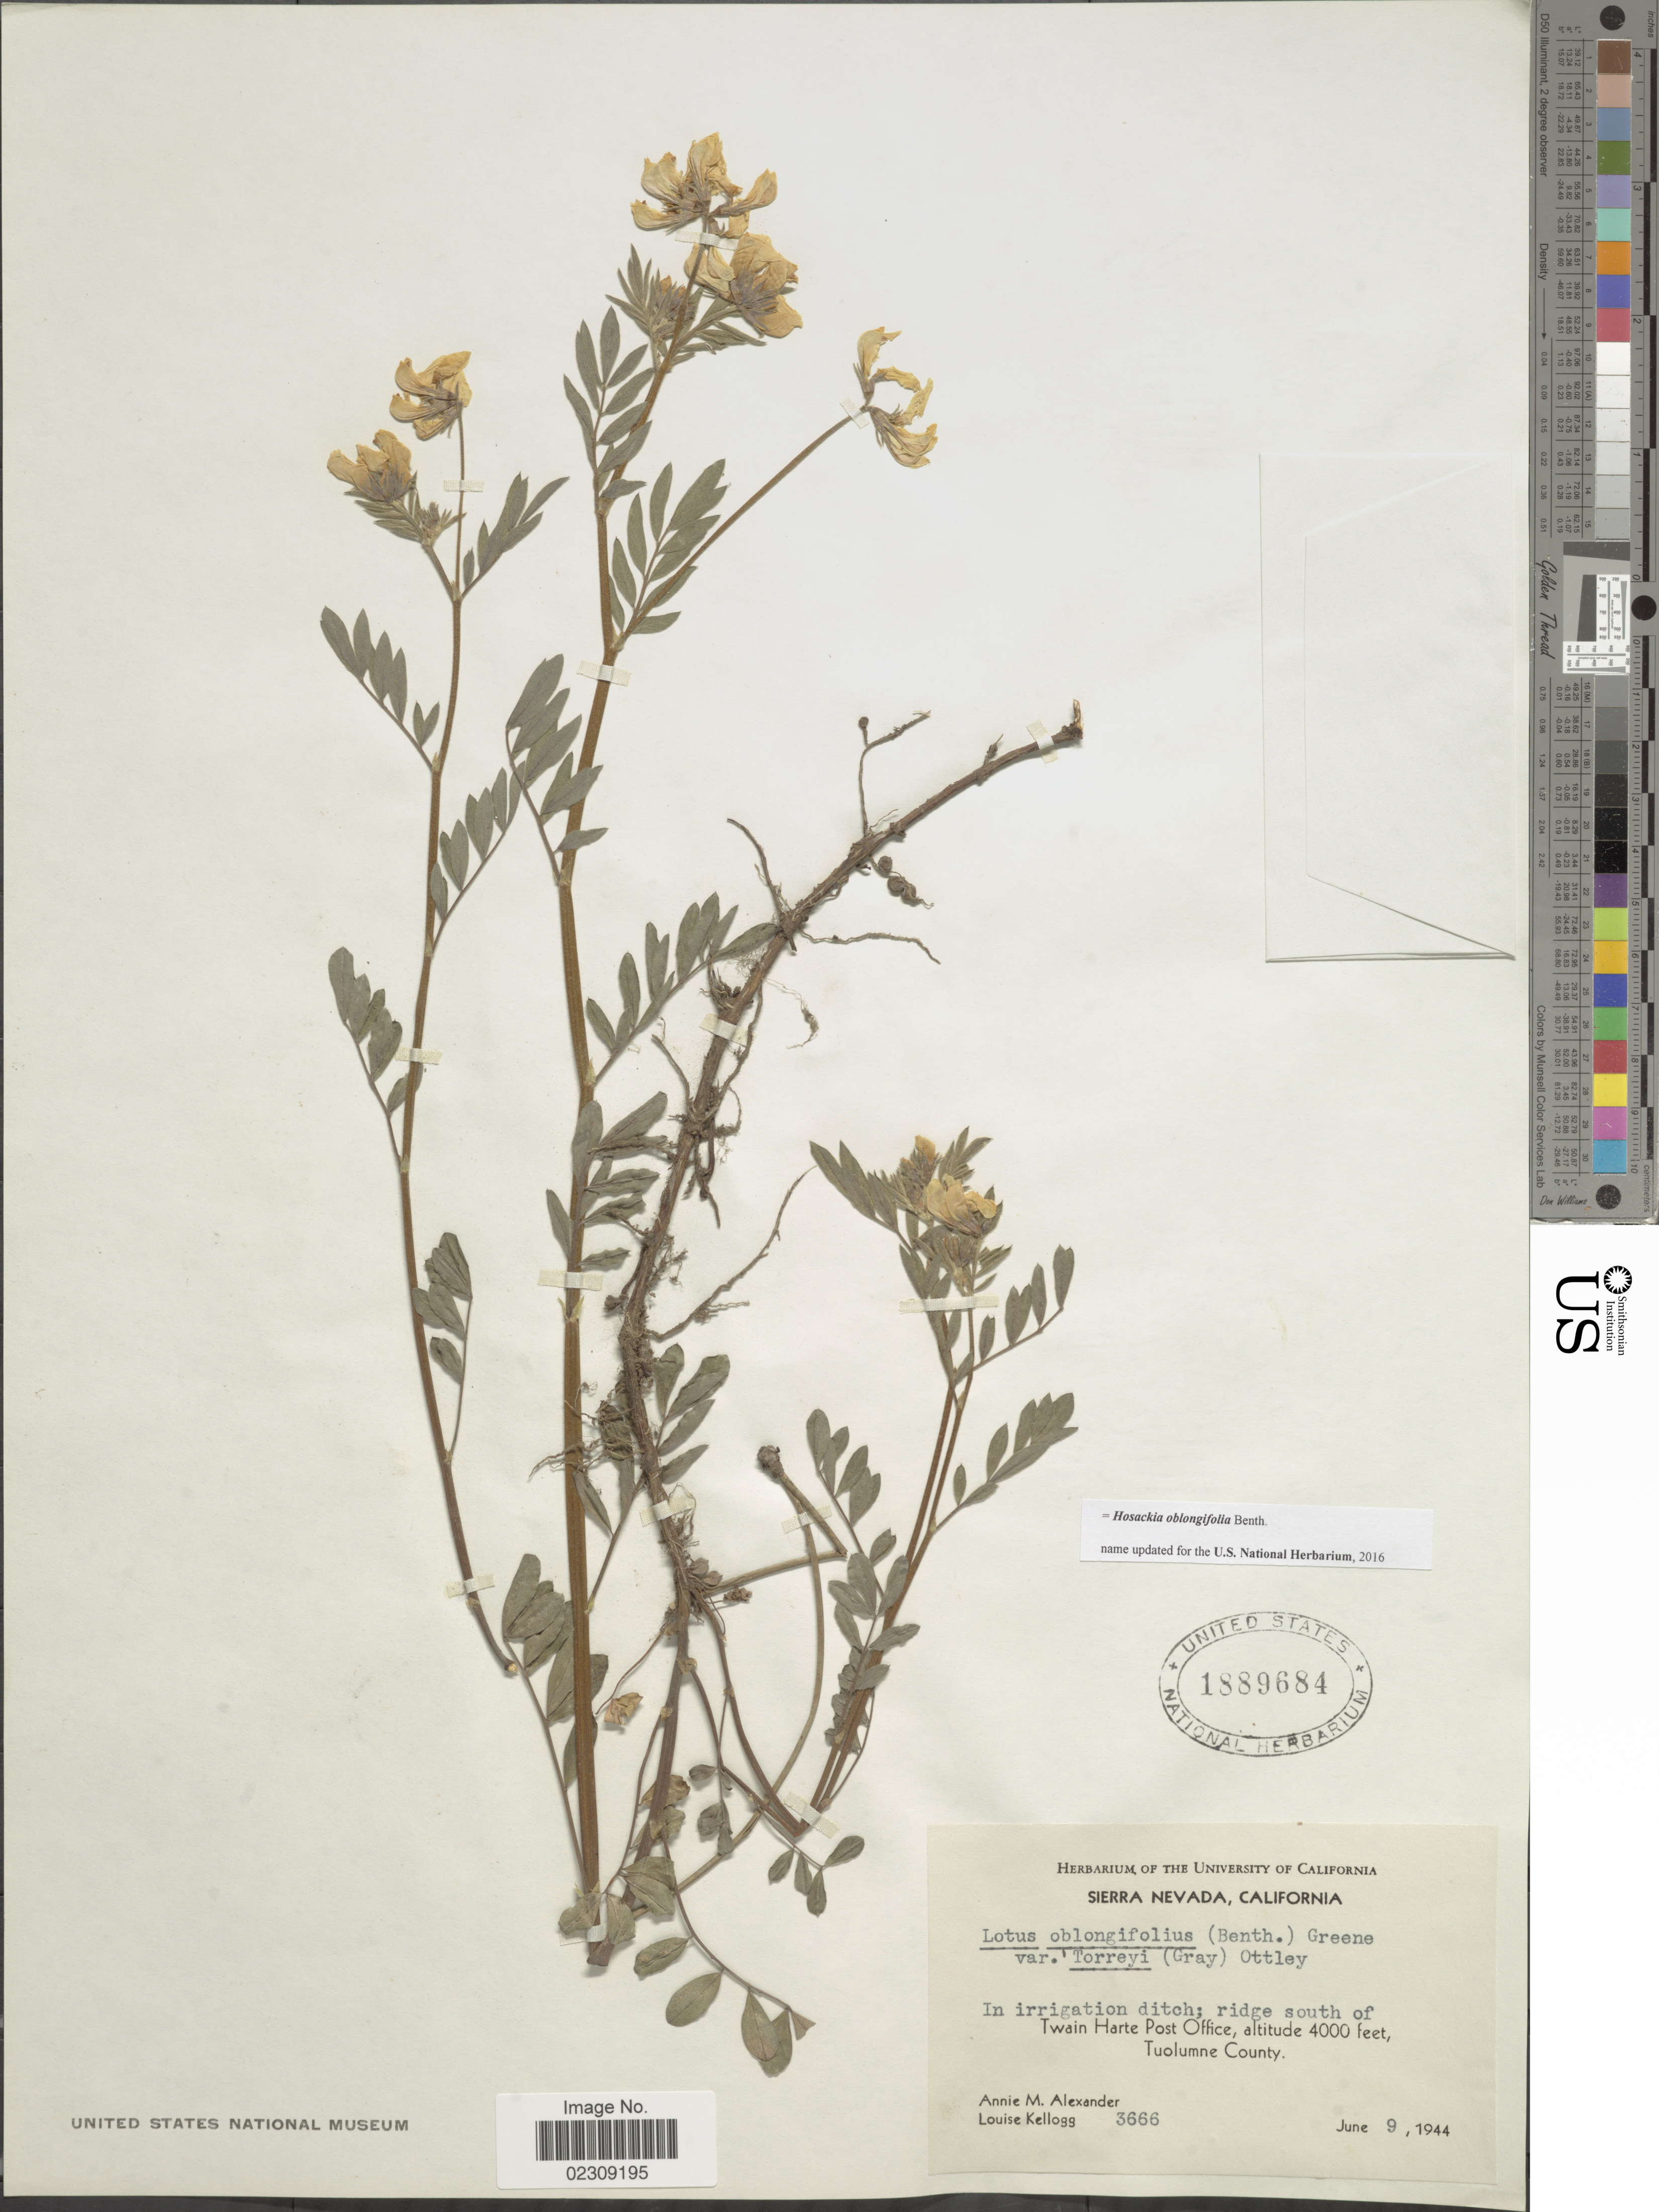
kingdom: Plantae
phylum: Tracheophyta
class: Magnoliopsida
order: Fabales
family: Fabaceae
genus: Hosackia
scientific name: Hosackia oblongifolia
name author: Benth.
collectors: A. M. Alexander & L. Kellogg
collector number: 3666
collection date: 1944-06-09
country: United States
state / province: California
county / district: Tuolumne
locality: Sierra Nevada, In irrigation ditch; ridge south of Twain Harte Post Office, Tuolumne County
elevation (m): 1219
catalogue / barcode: US 1889684